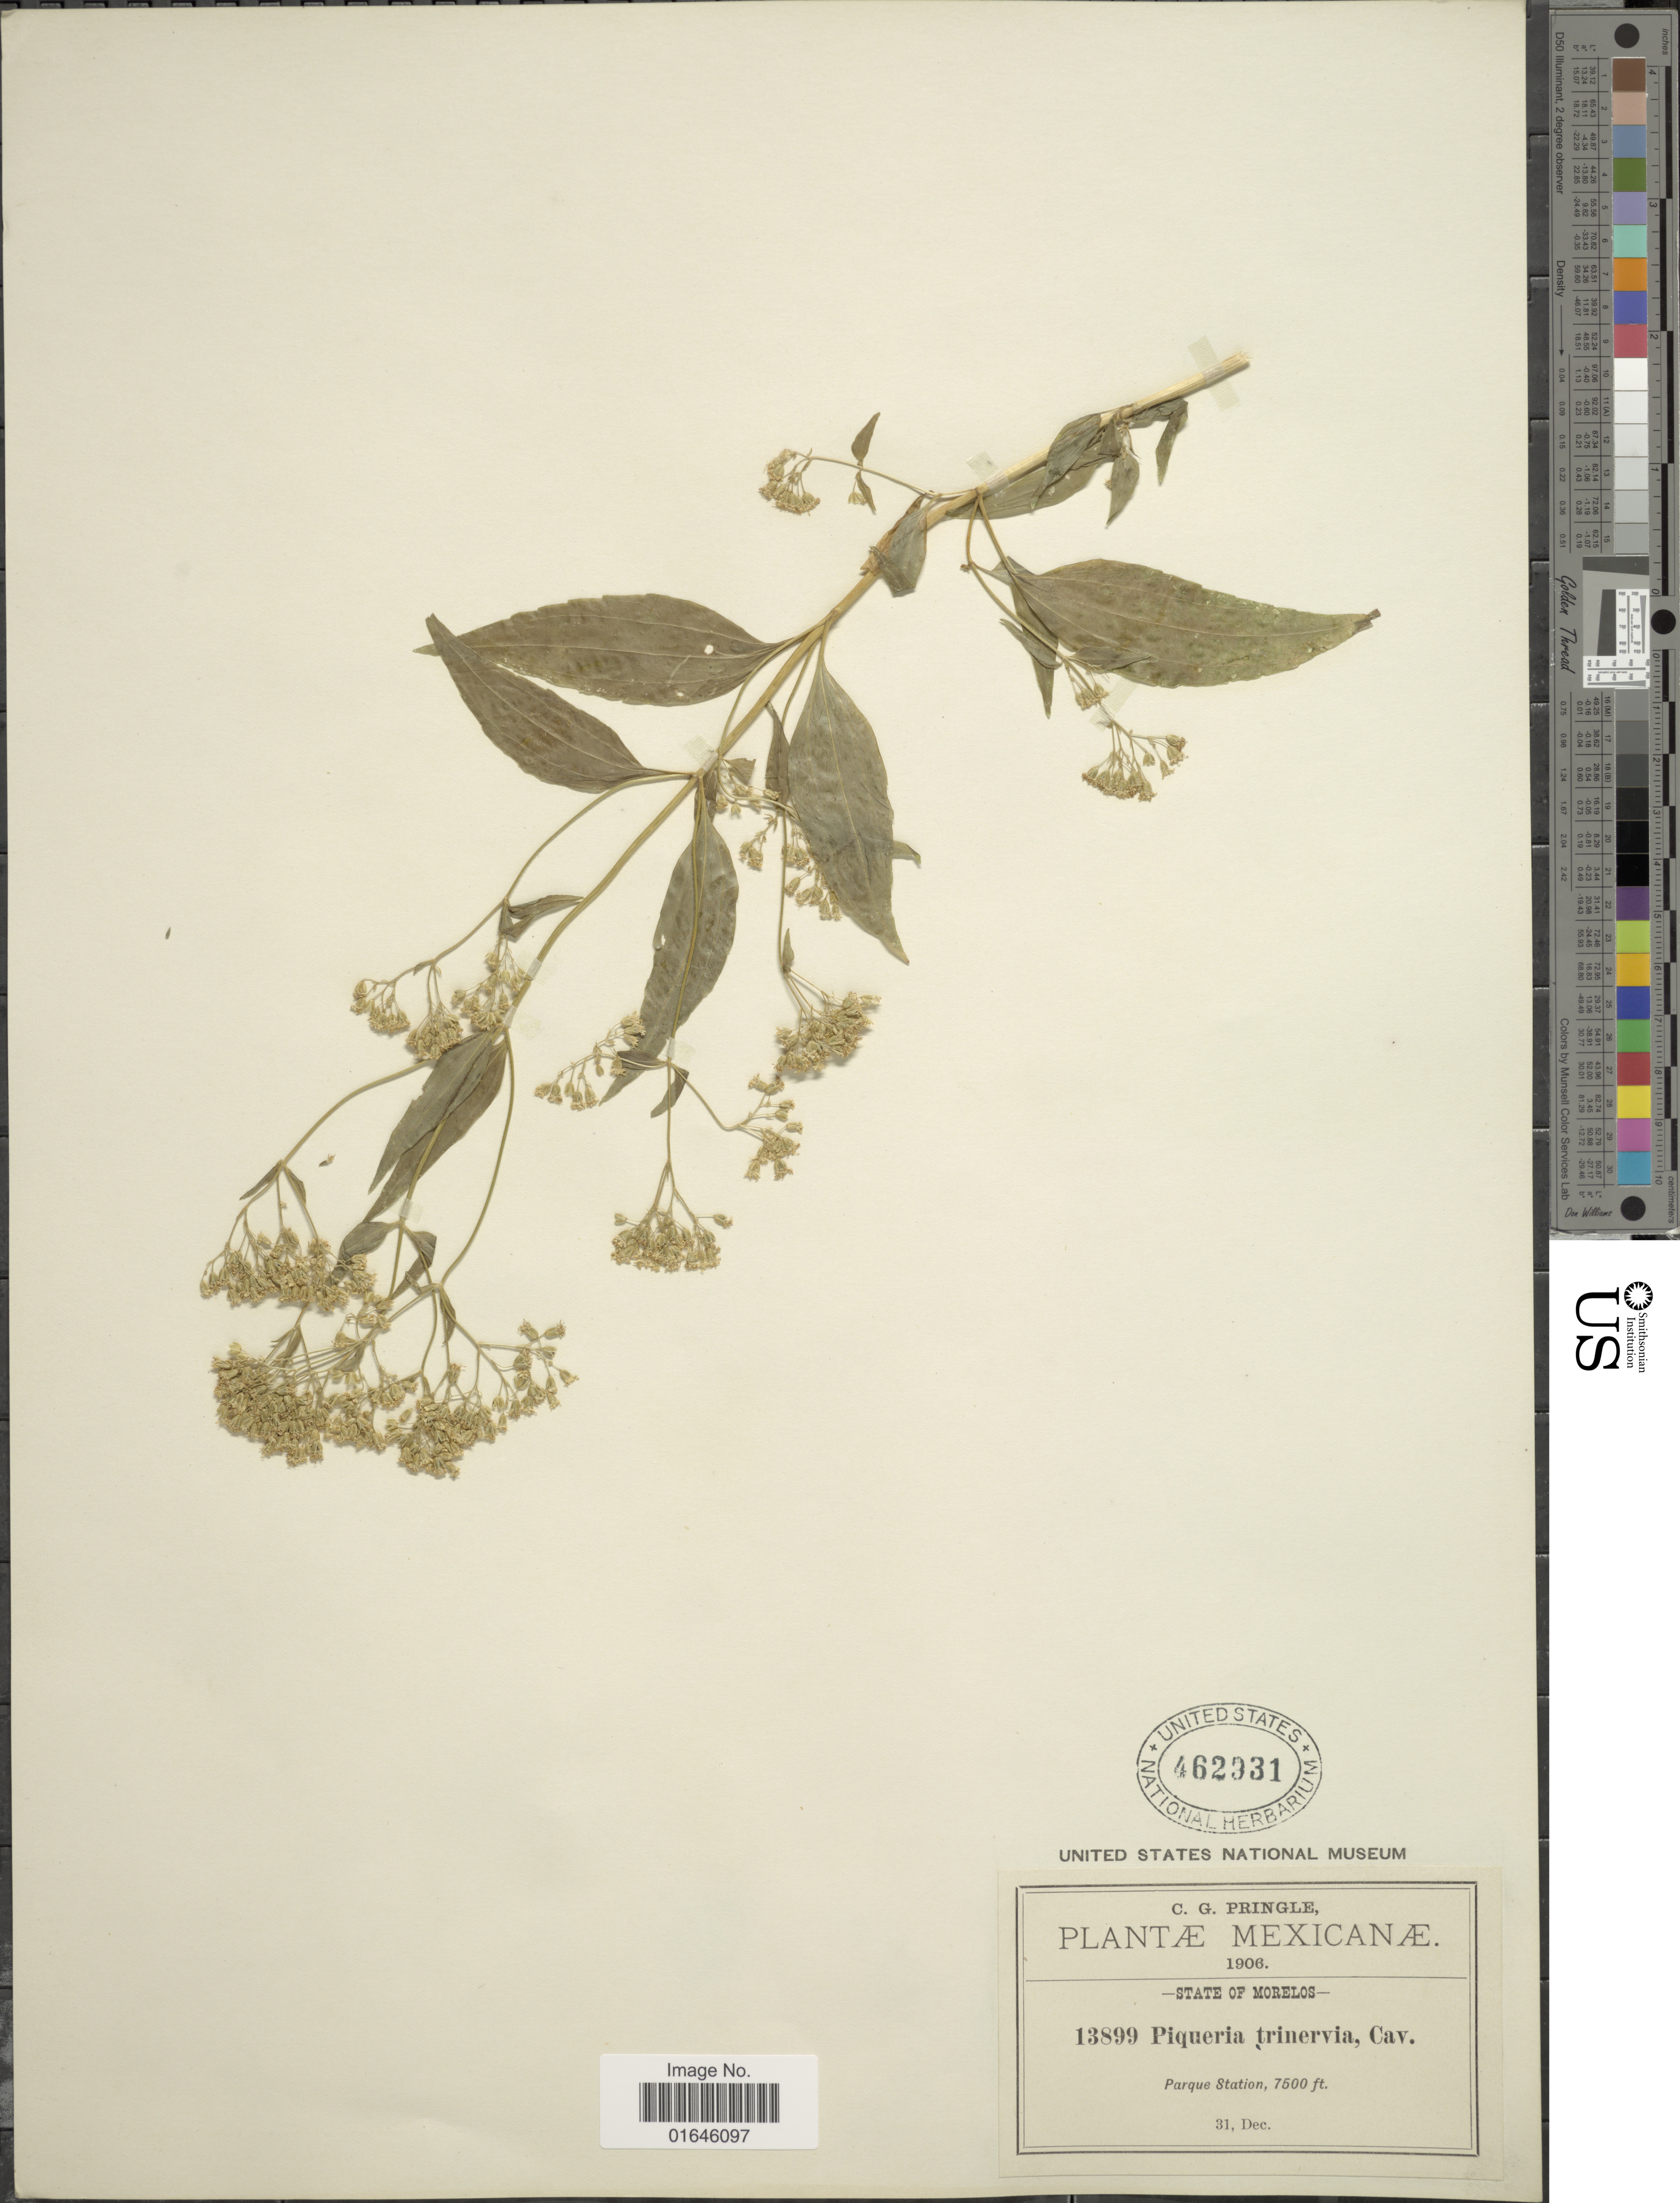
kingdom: Plantae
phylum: Tracheophyta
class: Magnoliopsida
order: Asterales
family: Asteraceae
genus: Piqueria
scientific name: Piqueria trinervia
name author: Cav.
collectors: C. G. Pringle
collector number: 13899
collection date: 1906-12-31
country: Mexico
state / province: Morelos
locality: Parque Station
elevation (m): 2286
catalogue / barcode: US 462931